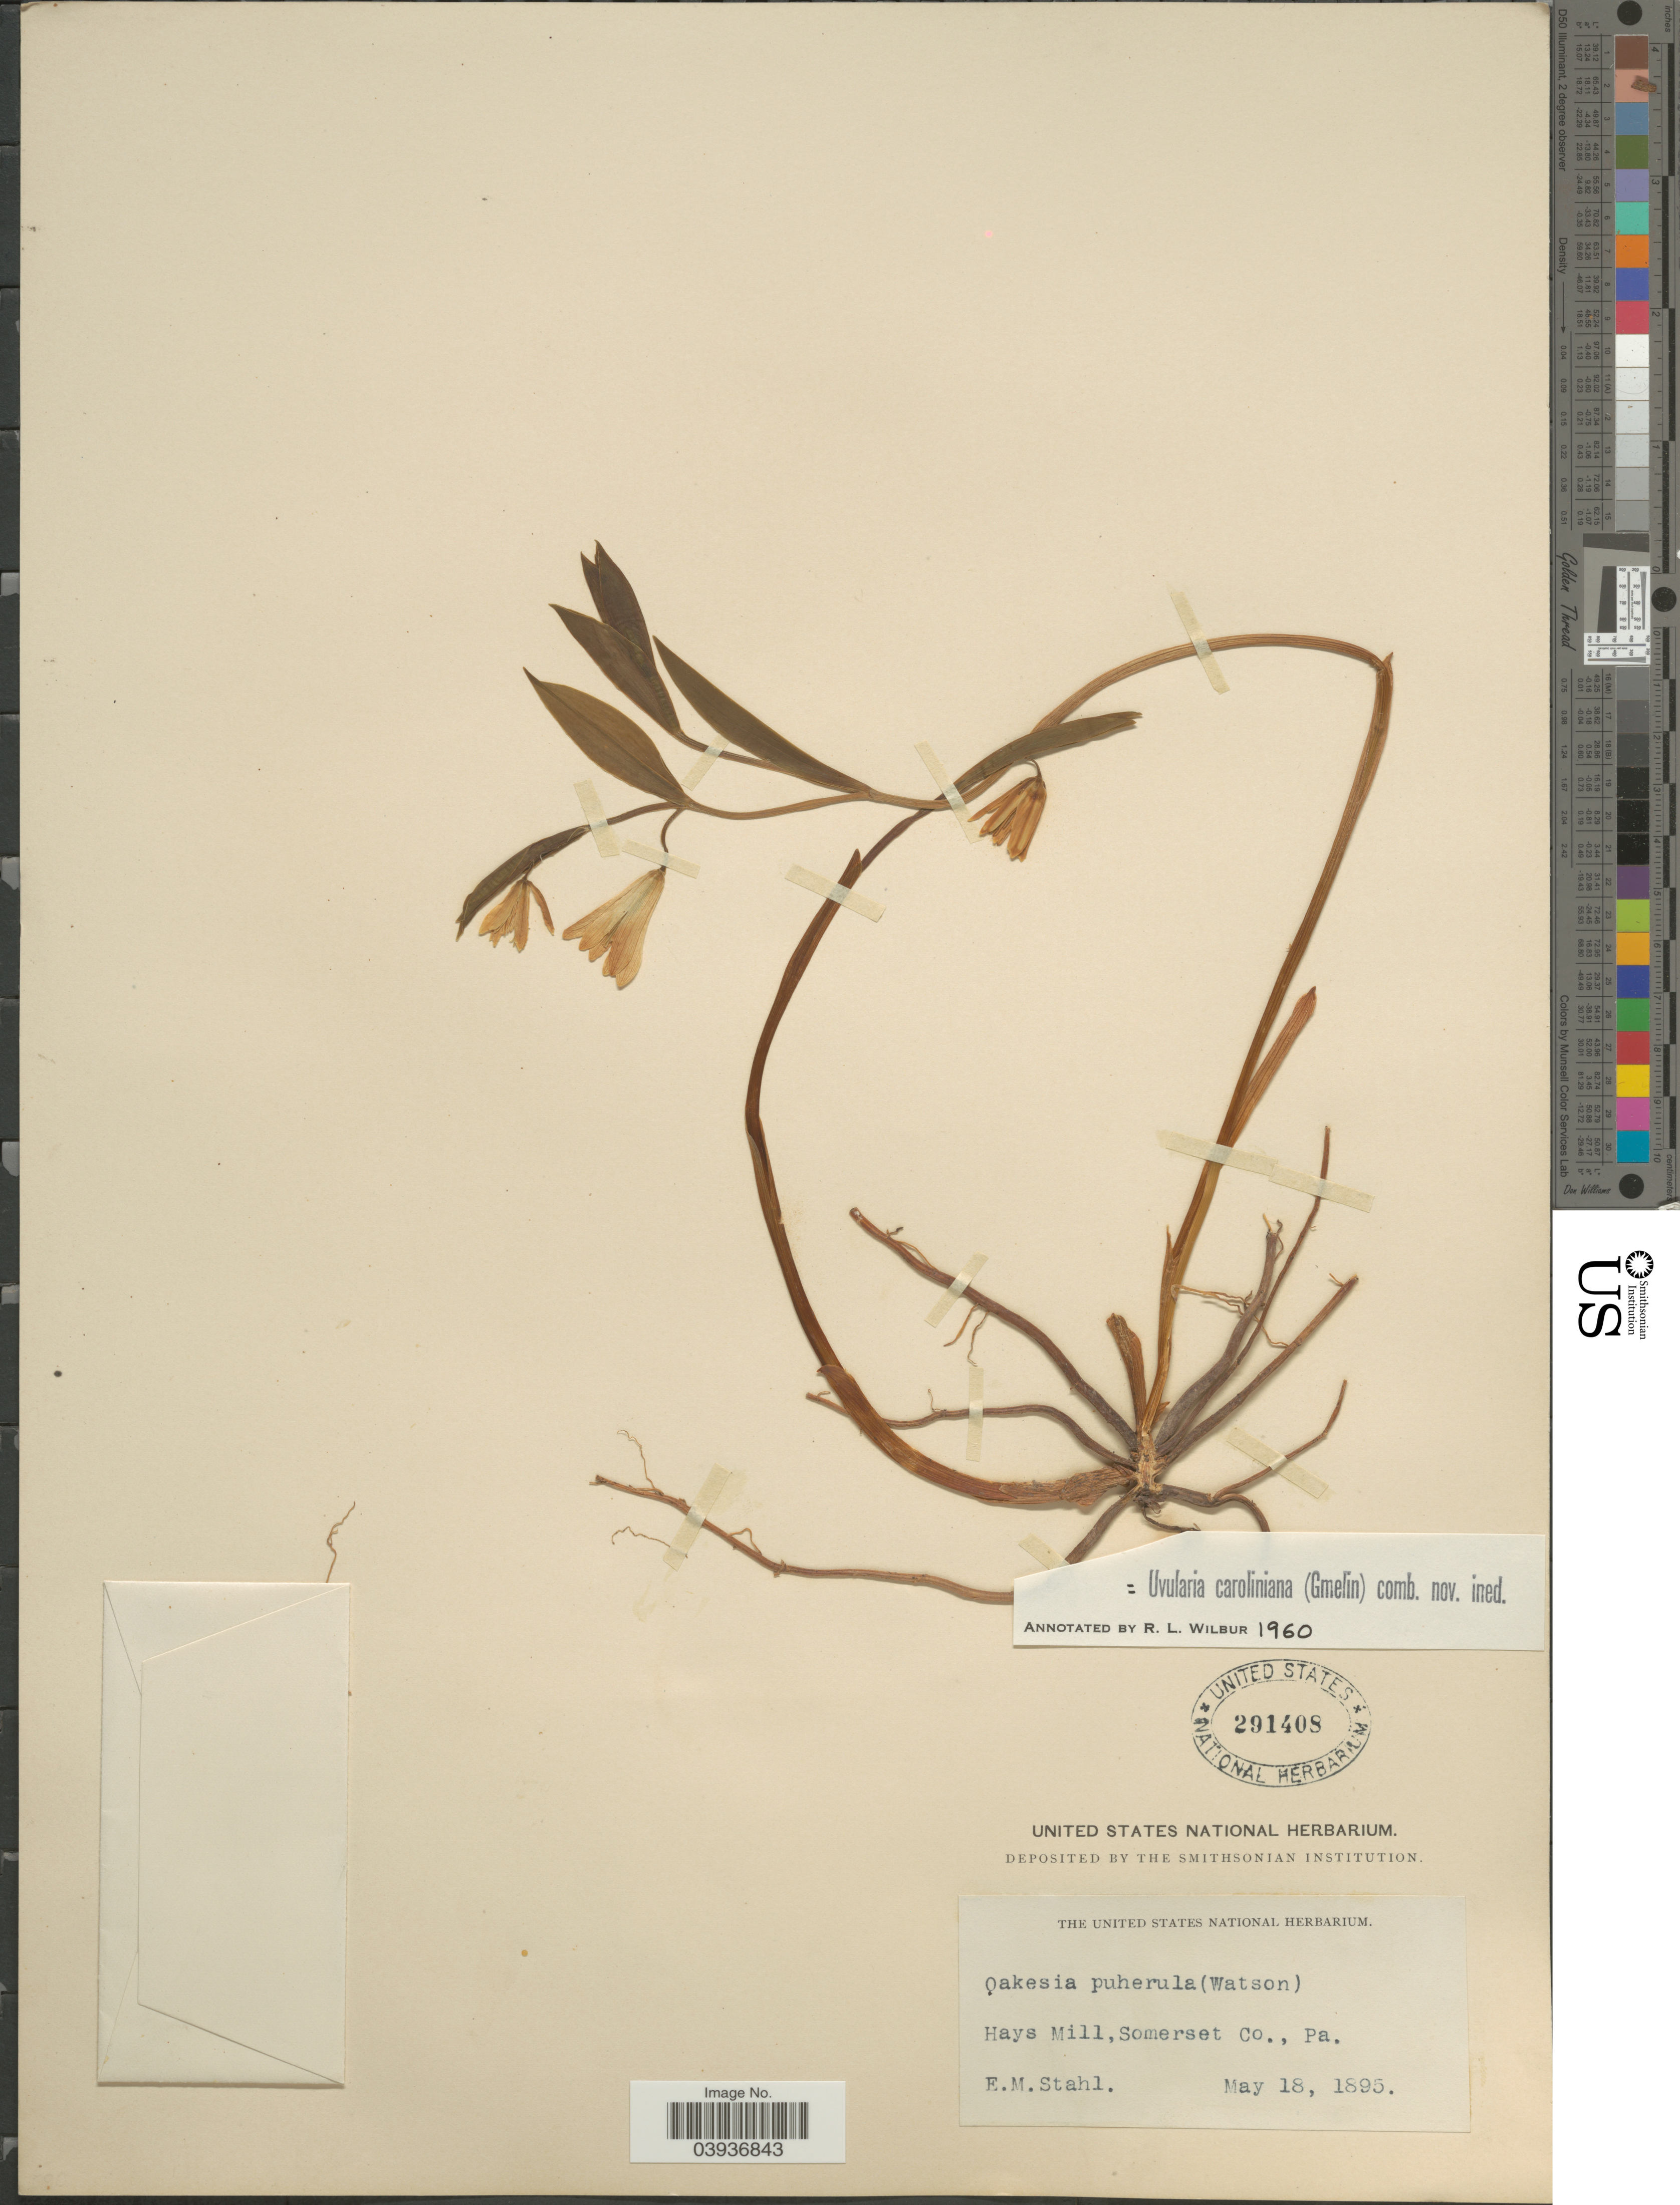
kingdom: Plantae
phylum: Tracheophyta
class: Liliopsida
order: Liliales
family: Colchicaceae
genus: Uvularia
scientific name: Uvularia caroliniana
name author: (J.F. Gmel.) Wilbur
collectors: E. Stahl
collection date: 1895-05-18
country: United States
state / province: Pennsylvania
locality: Hays Mill, Somerset Co.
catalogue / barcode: US 291408